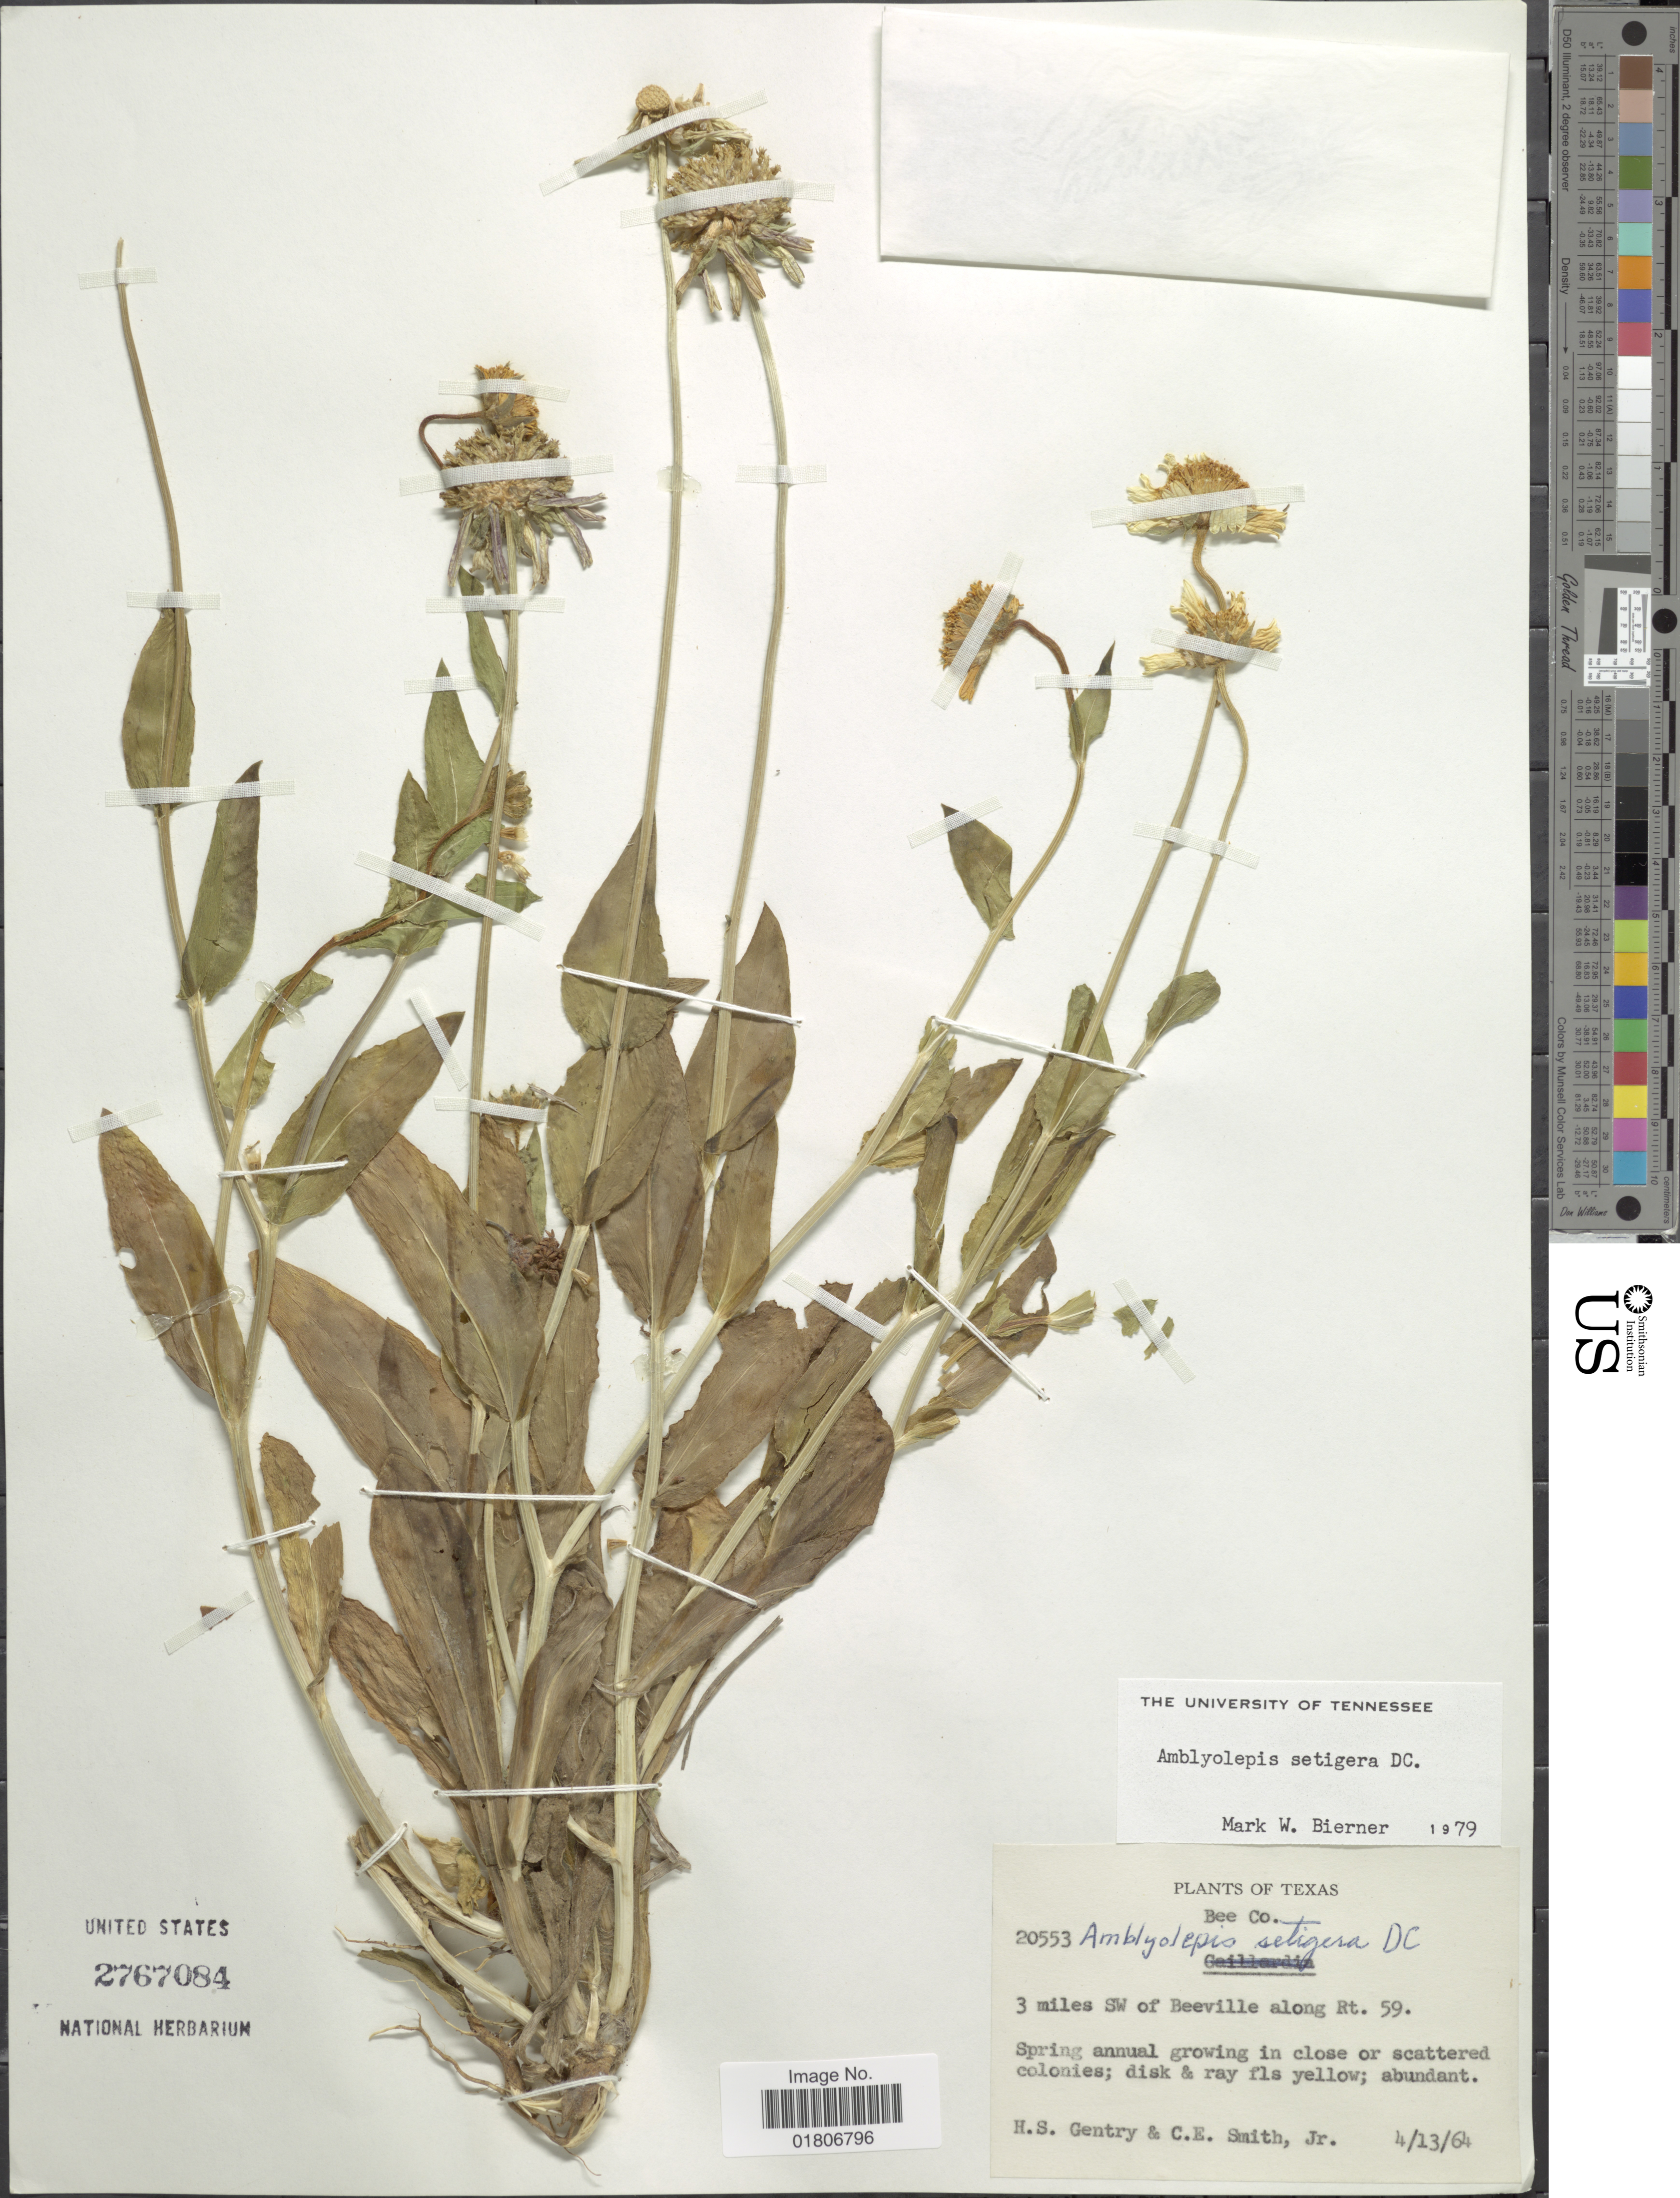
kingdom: Plantae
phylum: Tracheophyta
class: Magnoliopsida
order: Asterales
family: Asteraceae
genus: Amblyolepis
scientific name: Amblyolepis setigera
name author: DC.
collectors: H. S. Gentry & C. E. Smith Jr.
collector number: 20553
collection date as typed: Transcribed d/m/y: 13/4/64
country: United States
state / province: Texas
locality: Bee Co. 3 miles SW of Beeville along Rt. 59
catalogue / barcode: US 2767084